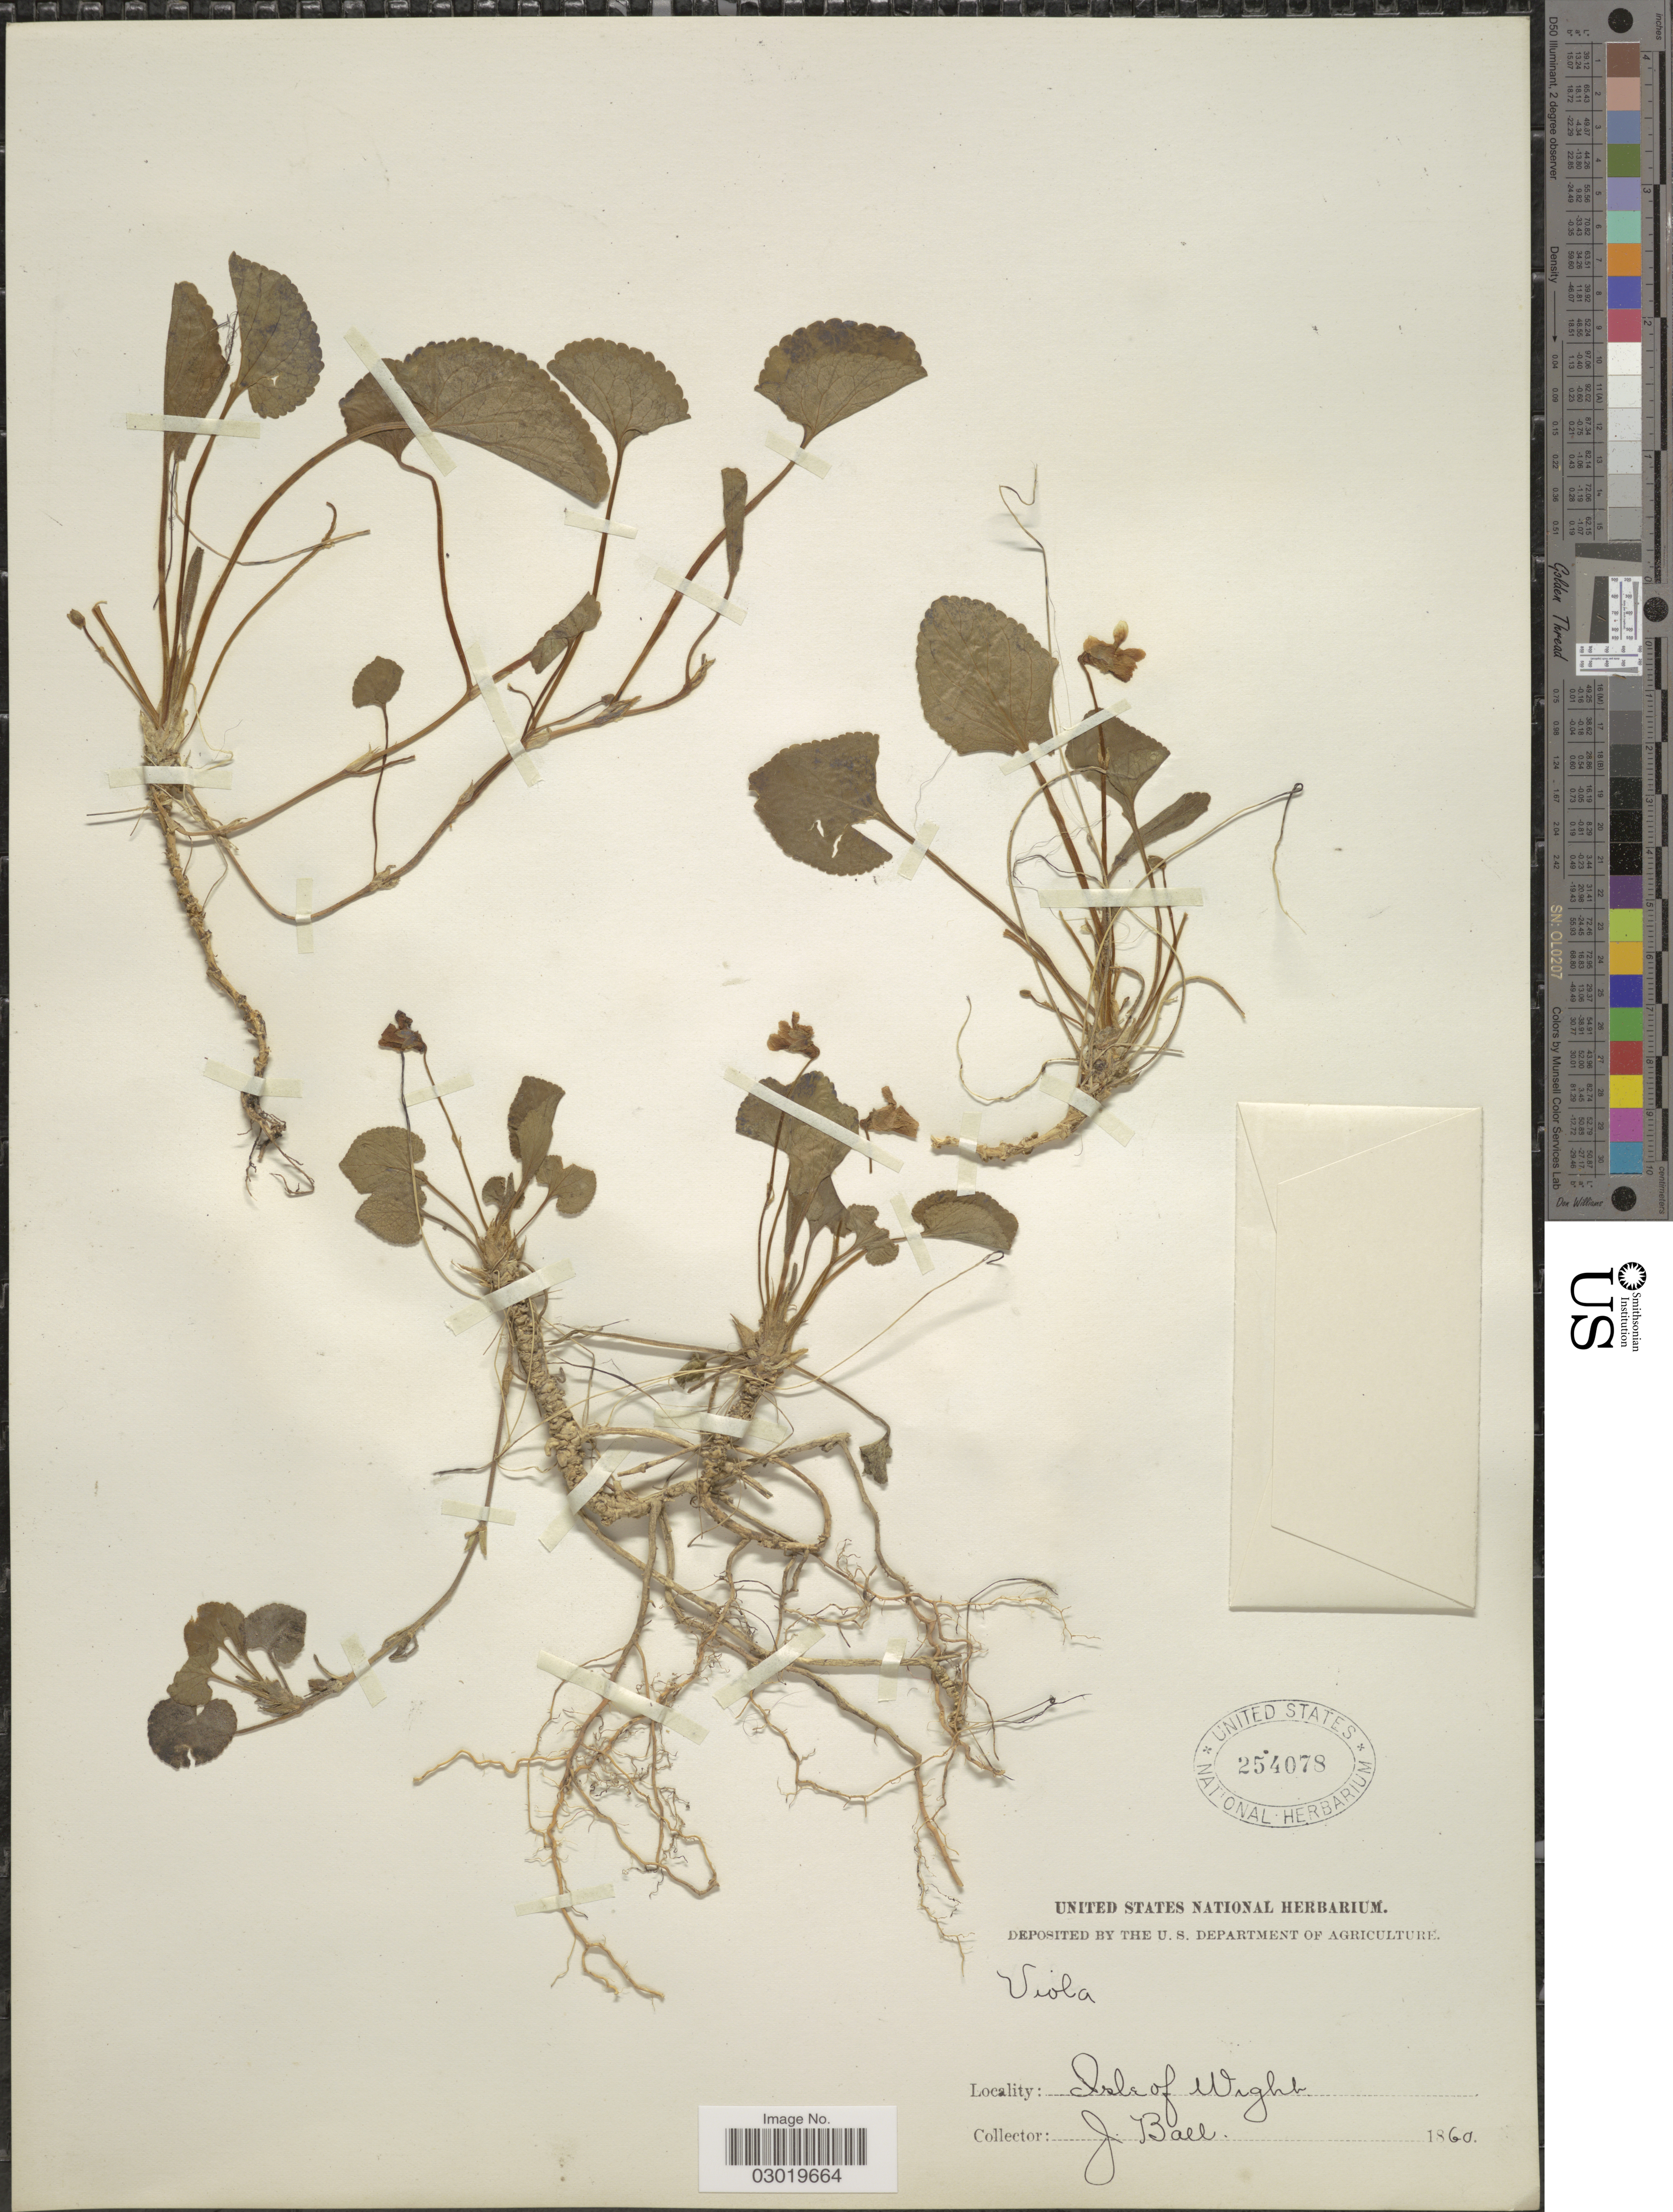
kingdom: Plantae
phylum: Tracheophyta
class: Magnoliopsida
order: Malpighiales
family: Violaceae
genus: Viola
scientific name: Viola sp.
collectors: J. Ball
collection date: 1860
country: United Kingdom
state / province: England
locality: Isle of Wight.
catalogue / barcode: US 254078